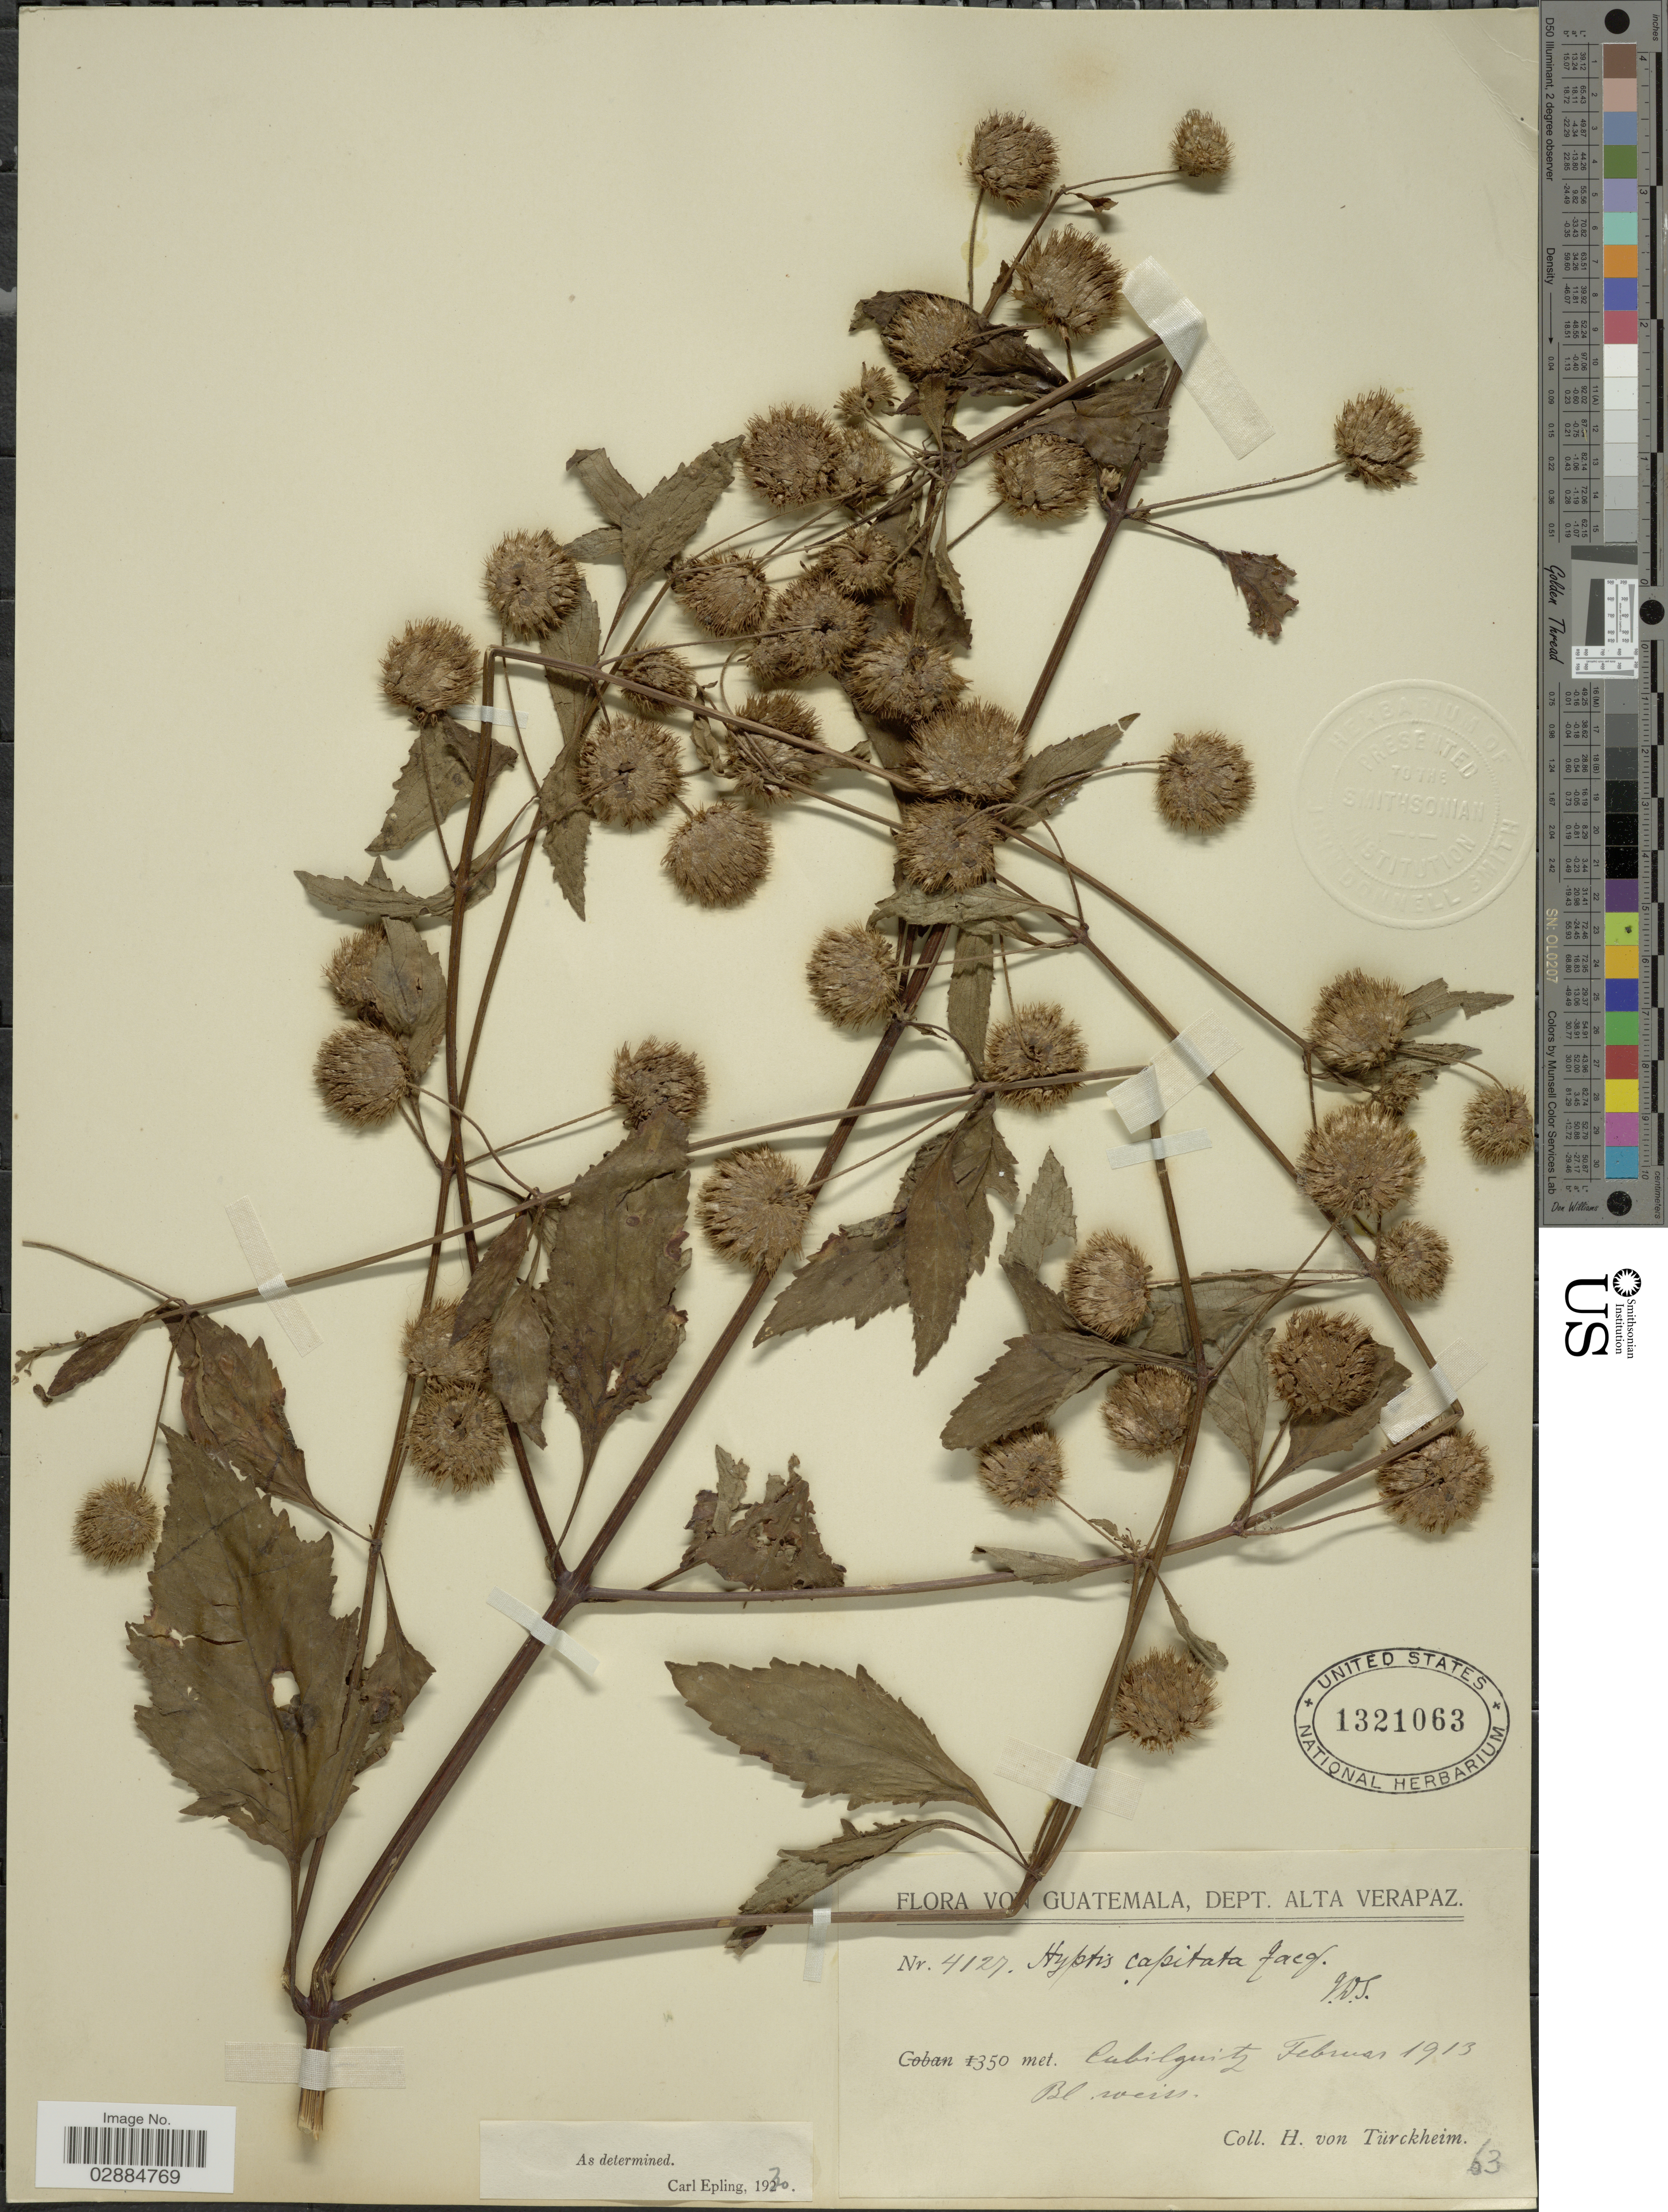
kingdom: Plantae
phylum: Tracheophyta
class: Magnoliopsida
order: Lamiales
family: Lamiaceae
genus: Hyptis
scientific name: Hyptis capitata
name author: Jacq.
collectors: H. von Türckheim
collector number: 4127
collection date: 1913-02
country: Guatemala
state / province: Alta Verapaz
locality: Dept. Alta Verapaz, Cubilquitz.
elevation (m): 350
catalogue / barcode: US 1321063